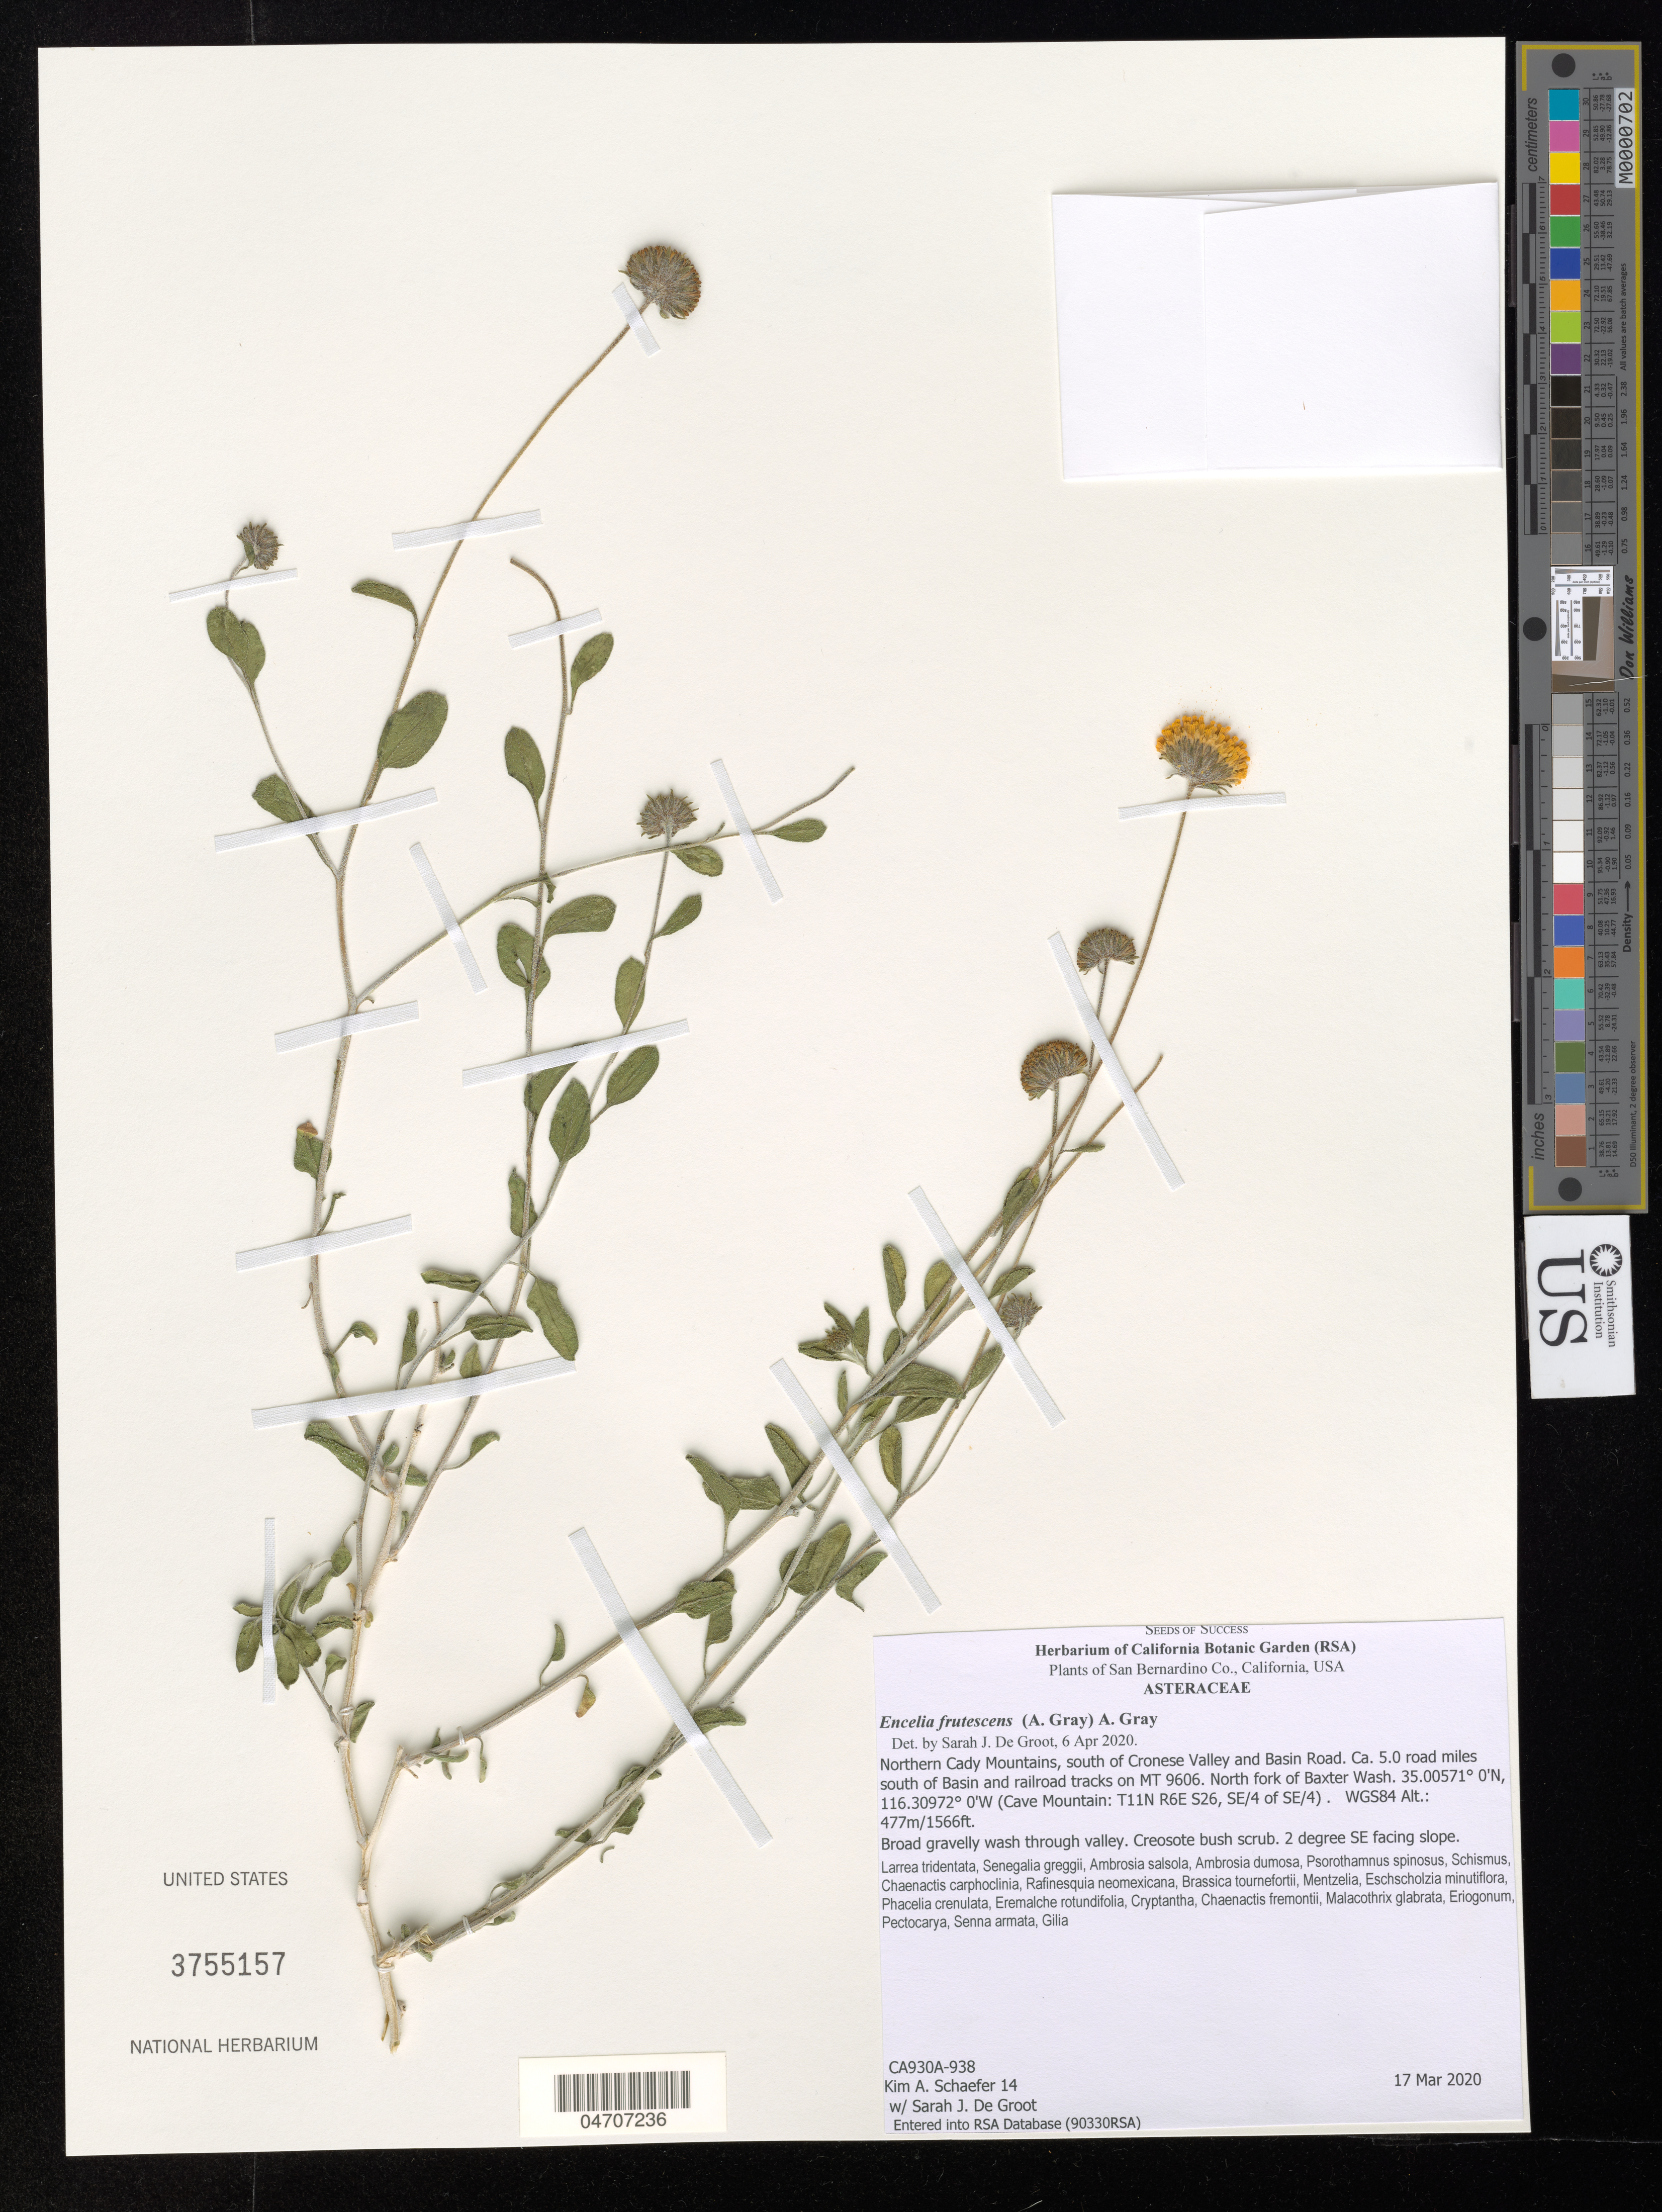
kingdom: Plantae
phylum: Tracheophyta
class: Magnoliopsida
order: Asterales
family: Asteraceae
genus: Encelia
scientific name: Encelia frutescens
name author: (A. Gray) A. Gray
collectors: K. Schaefer & S. De Groot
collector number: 14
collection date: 2020-03-17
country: United States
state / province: California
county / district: San Bernardino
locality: San Bernardino Co. Northern Cady Mountains, south of Cronese Valley and Basin Road. Ca. 5.0 road miles south of Basin and railroad tracks on MT 9606. North fork of Baxter Wash. (Cave Mountain: T11N R6E S26, SE/4 of SE/4). WGS84.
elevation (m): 477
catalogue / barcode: US 3755157